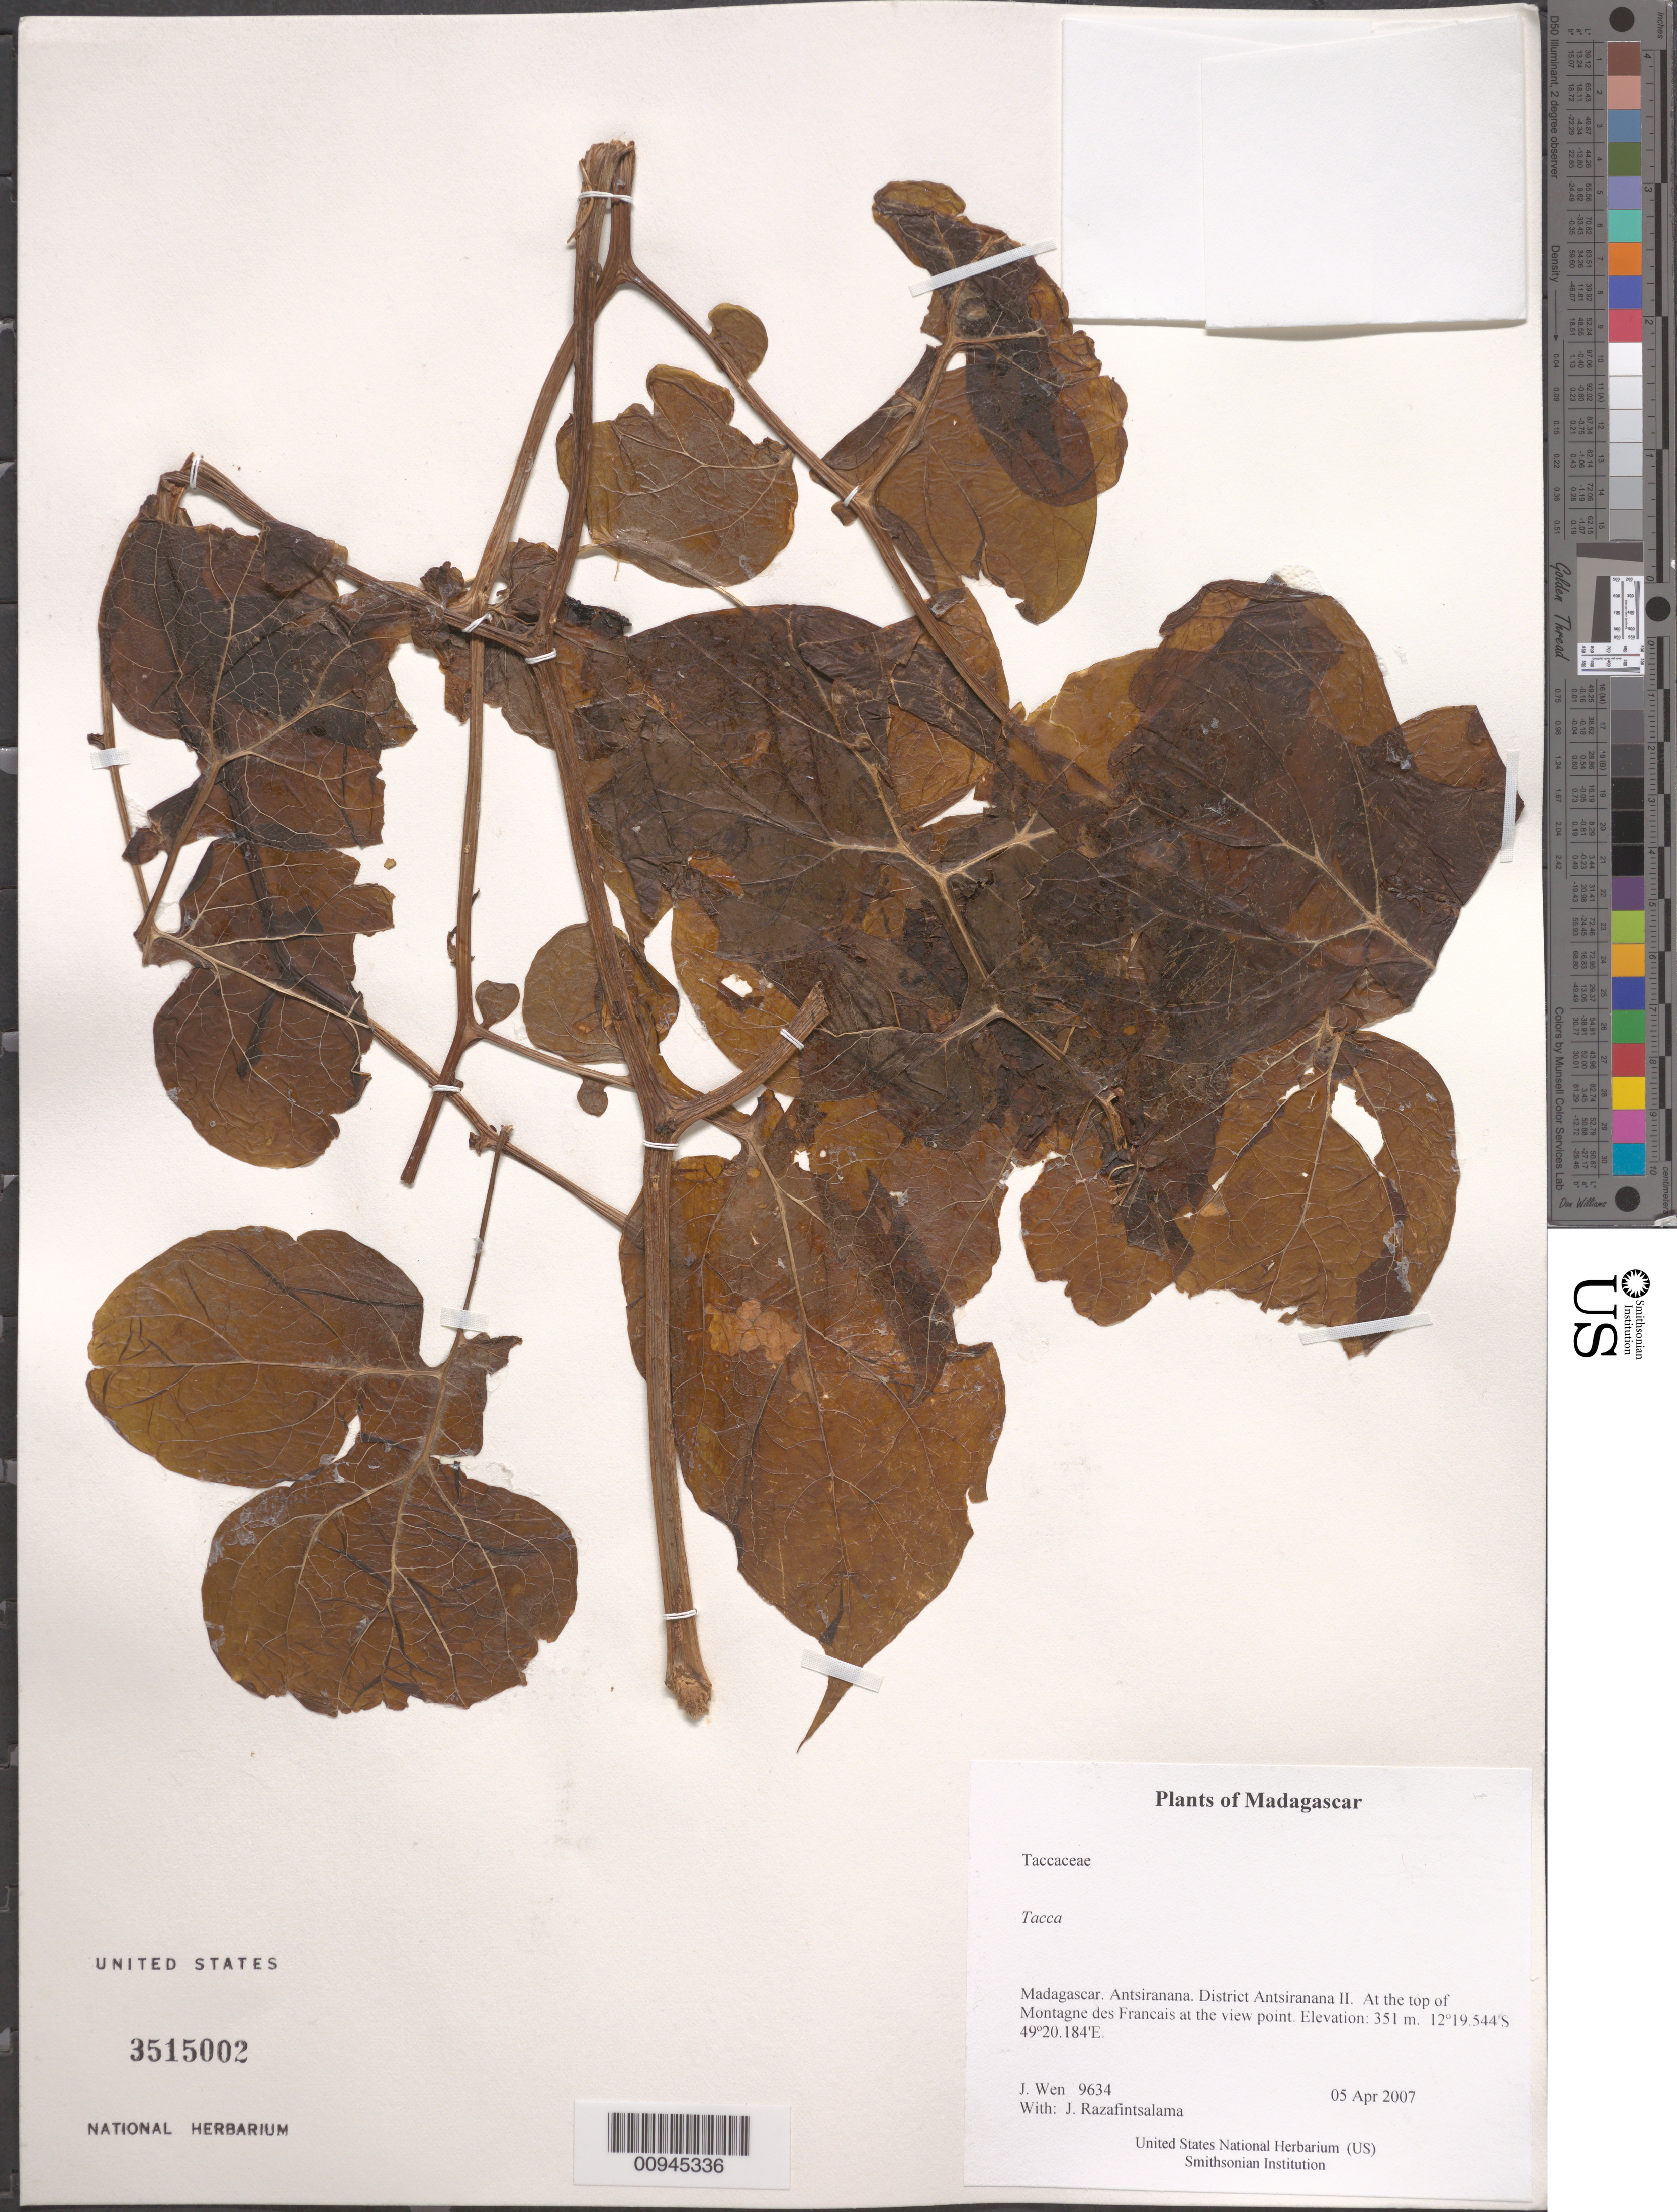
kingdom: Plantae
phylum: Tracheophyta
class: Liliopsida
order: Dioscoreales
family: Dioscoreaceae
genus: Tacca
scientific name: Tacca sp.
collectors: J. Wen & J. Razafintsalama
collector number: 9634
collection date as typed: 05 Apr 2007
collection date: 2007-04-05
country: Madagascar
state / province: Diana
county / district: Antsiranana II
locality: District Antsiranana II. At the top of Montagne des Francais at the view point.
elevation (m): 351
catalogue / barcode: US 3515002